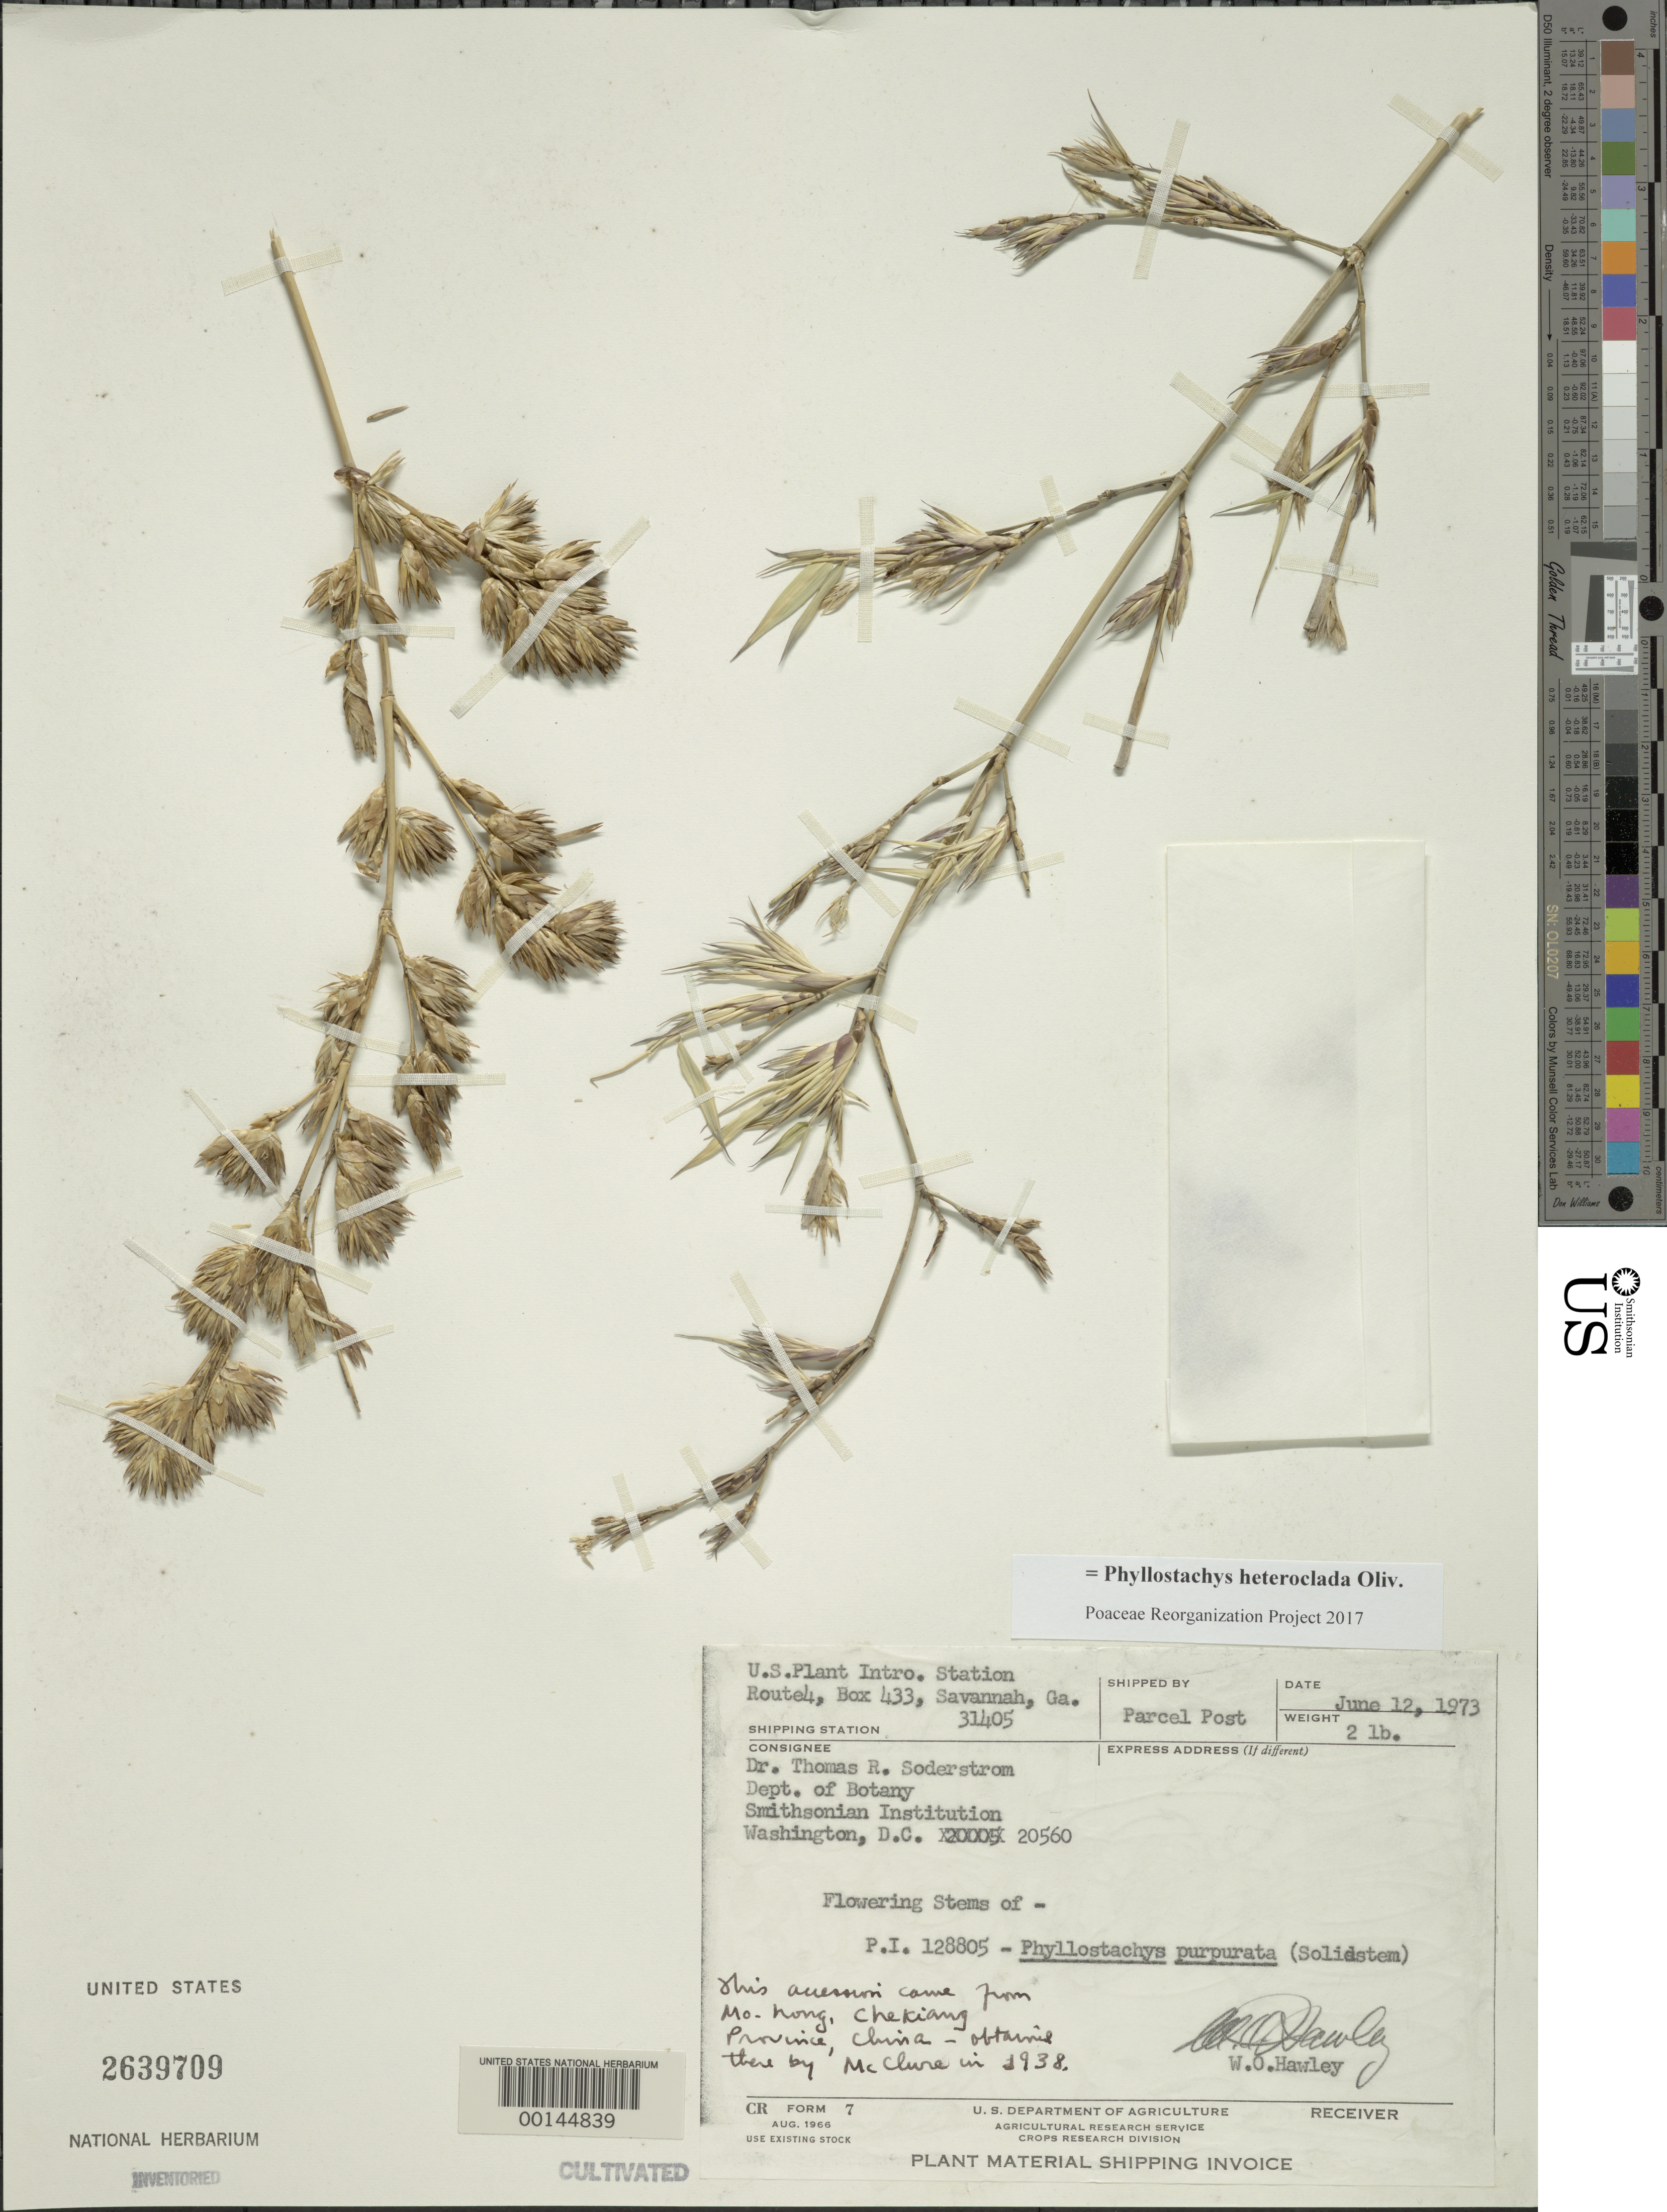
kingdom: Plantae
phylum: Tracheophyta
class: Liliopsida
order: Poales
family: Poaceae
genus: Phyllostachys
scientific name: Phyllostachys heteroclada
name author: Oliv.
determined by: Poaceae Reorganization Project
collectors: W. Hawley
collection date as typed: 12 Jun 1973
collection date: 1973-06-12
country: United States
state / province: Georgia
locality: Savannah, barbour lathrop p.i. garden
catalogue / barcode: US 2639709